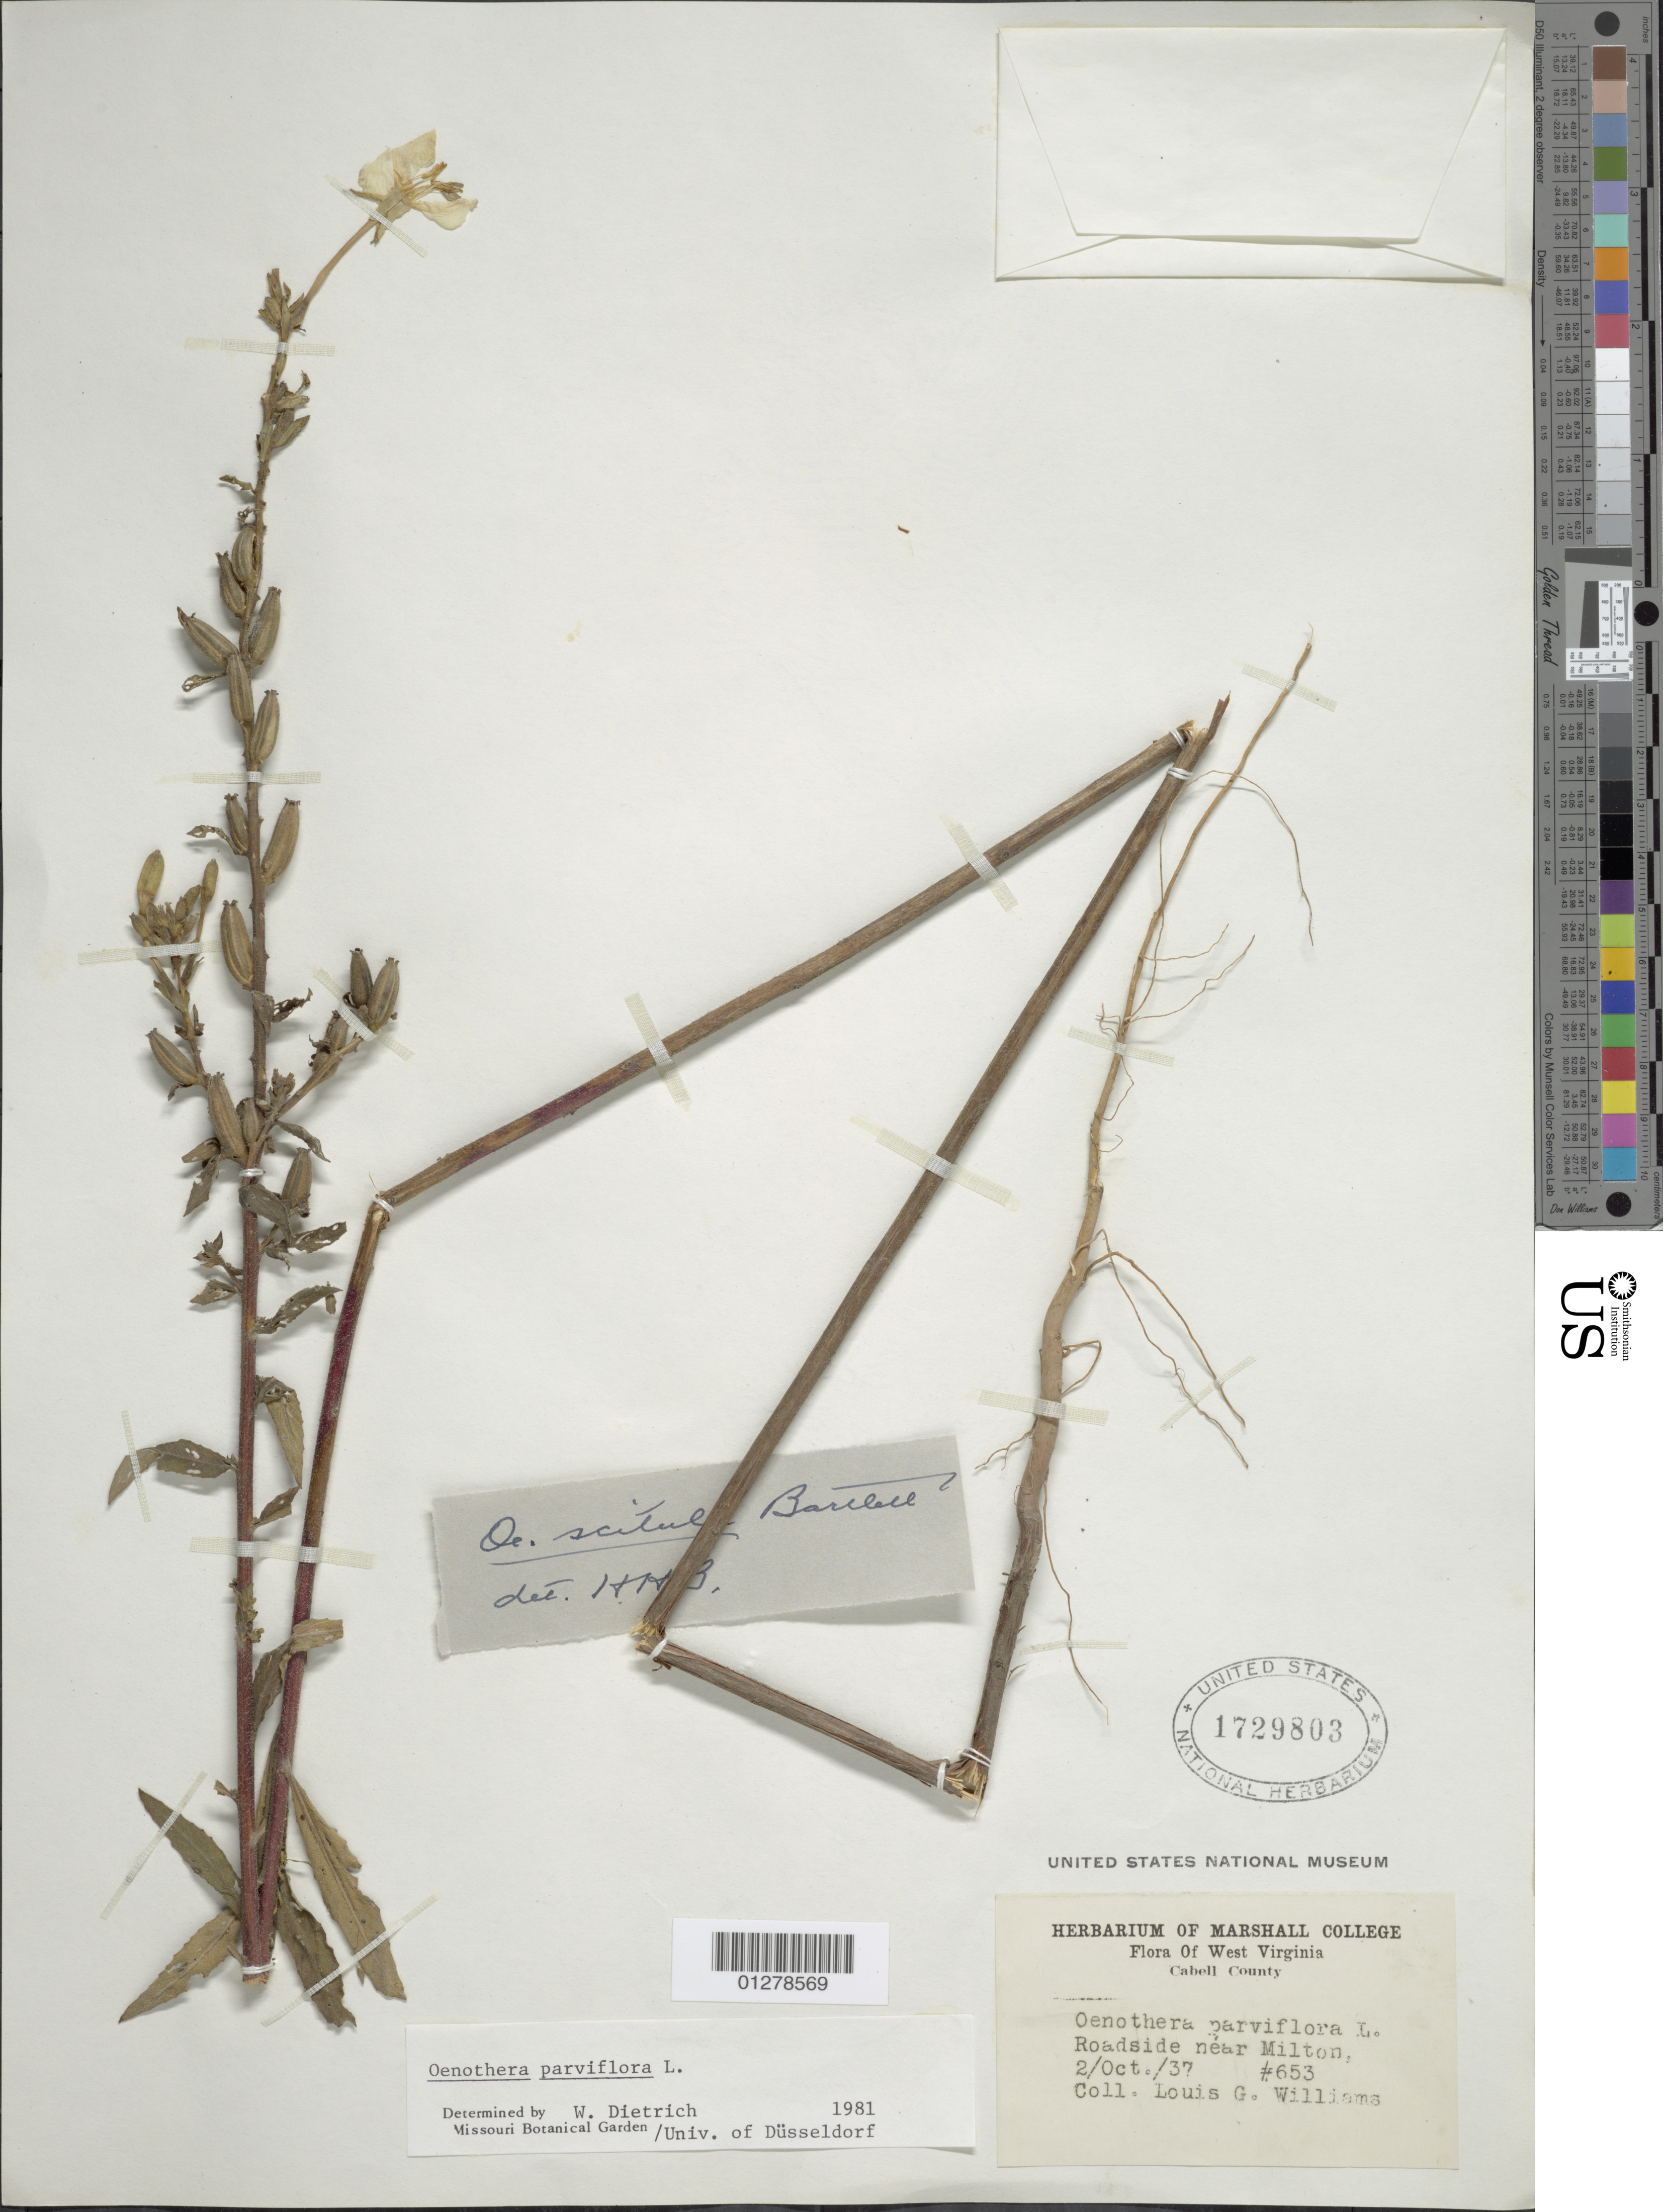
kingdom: Plantae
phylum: Tracheophyta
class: Magnoliopsida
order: Myrtales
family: Onagraceae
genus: Oenothera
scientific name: Oenothera parviflora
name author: L.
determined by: Munz, Philip A.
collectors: L. G. Williams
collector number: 653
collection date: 1937-10-02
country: United States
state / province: West Virginia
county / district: Cabell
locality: Roadside near Milton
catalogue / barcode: US 1729803